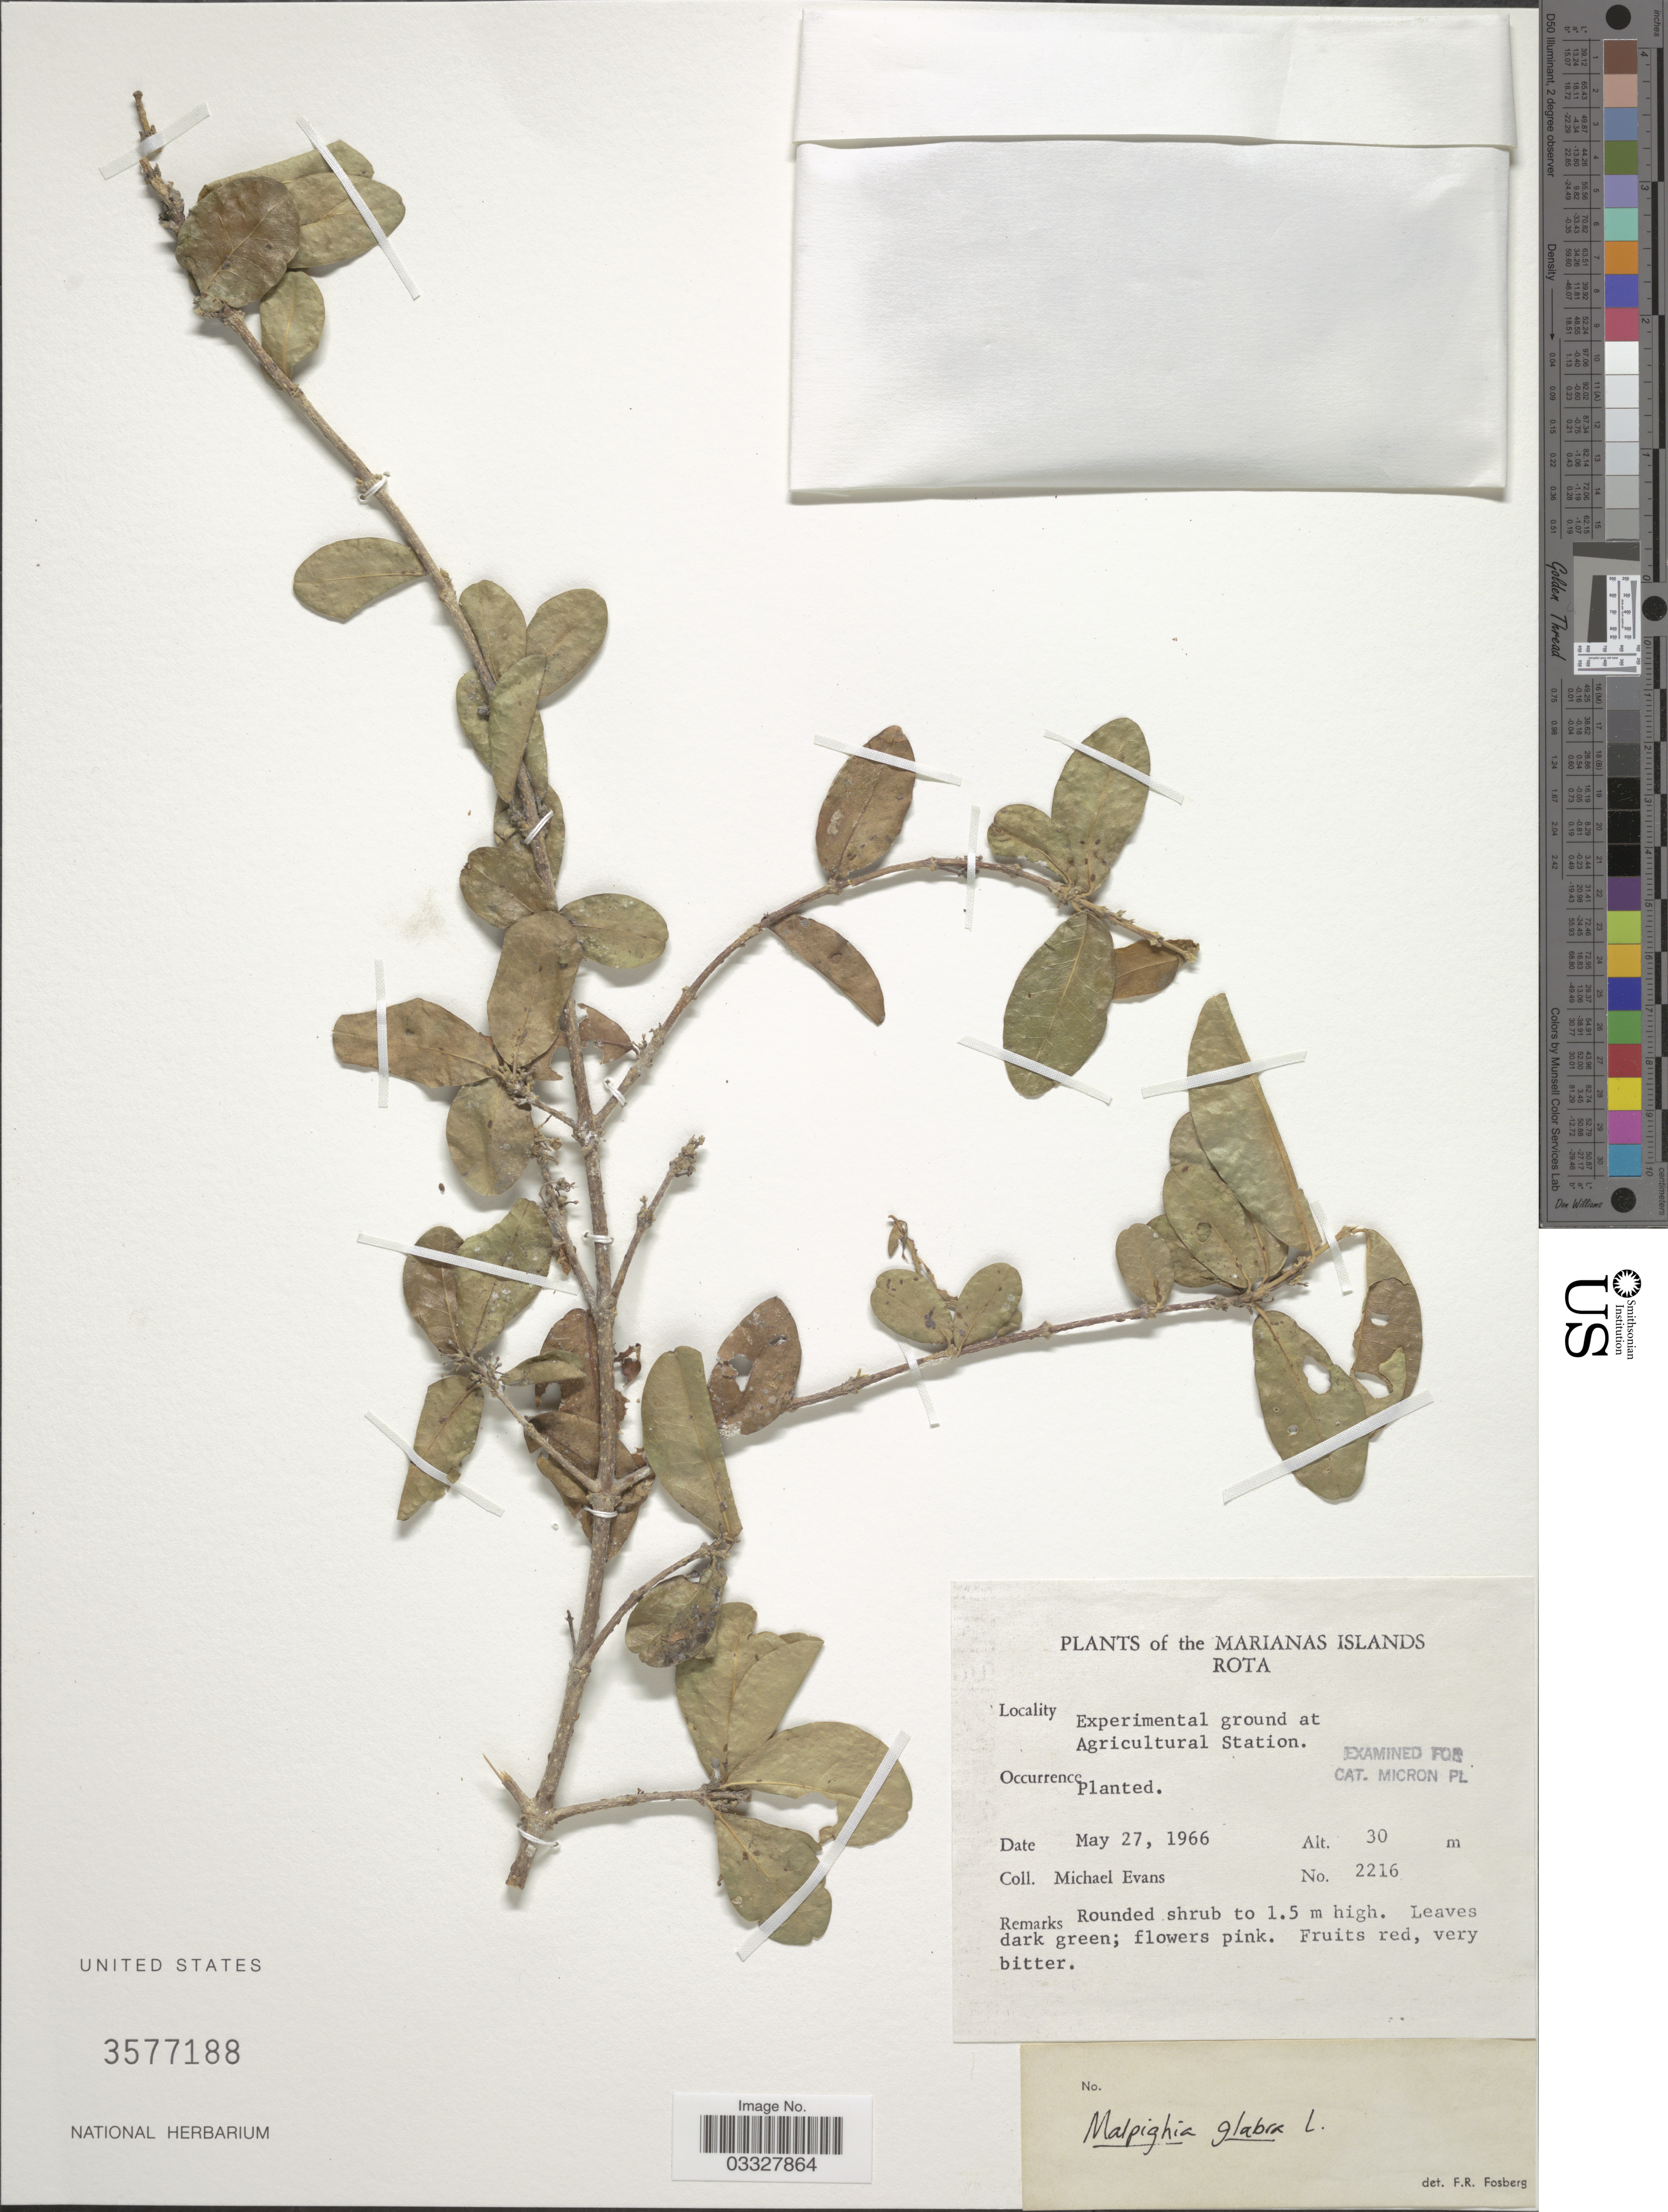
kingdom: Plantae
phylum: Tracheophyta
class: Magnoliopsida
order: Malpighiales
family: Malpighiaceae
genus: Malpighia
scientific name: Malpighia glabra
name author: L.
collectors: M. Evans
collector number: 2216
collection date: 1966-05-27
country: Northern Mariana Islands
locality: Marianas Islands. Rota. Experimental ground at Agricultural Station.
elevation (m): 30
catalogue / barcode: US 3577188